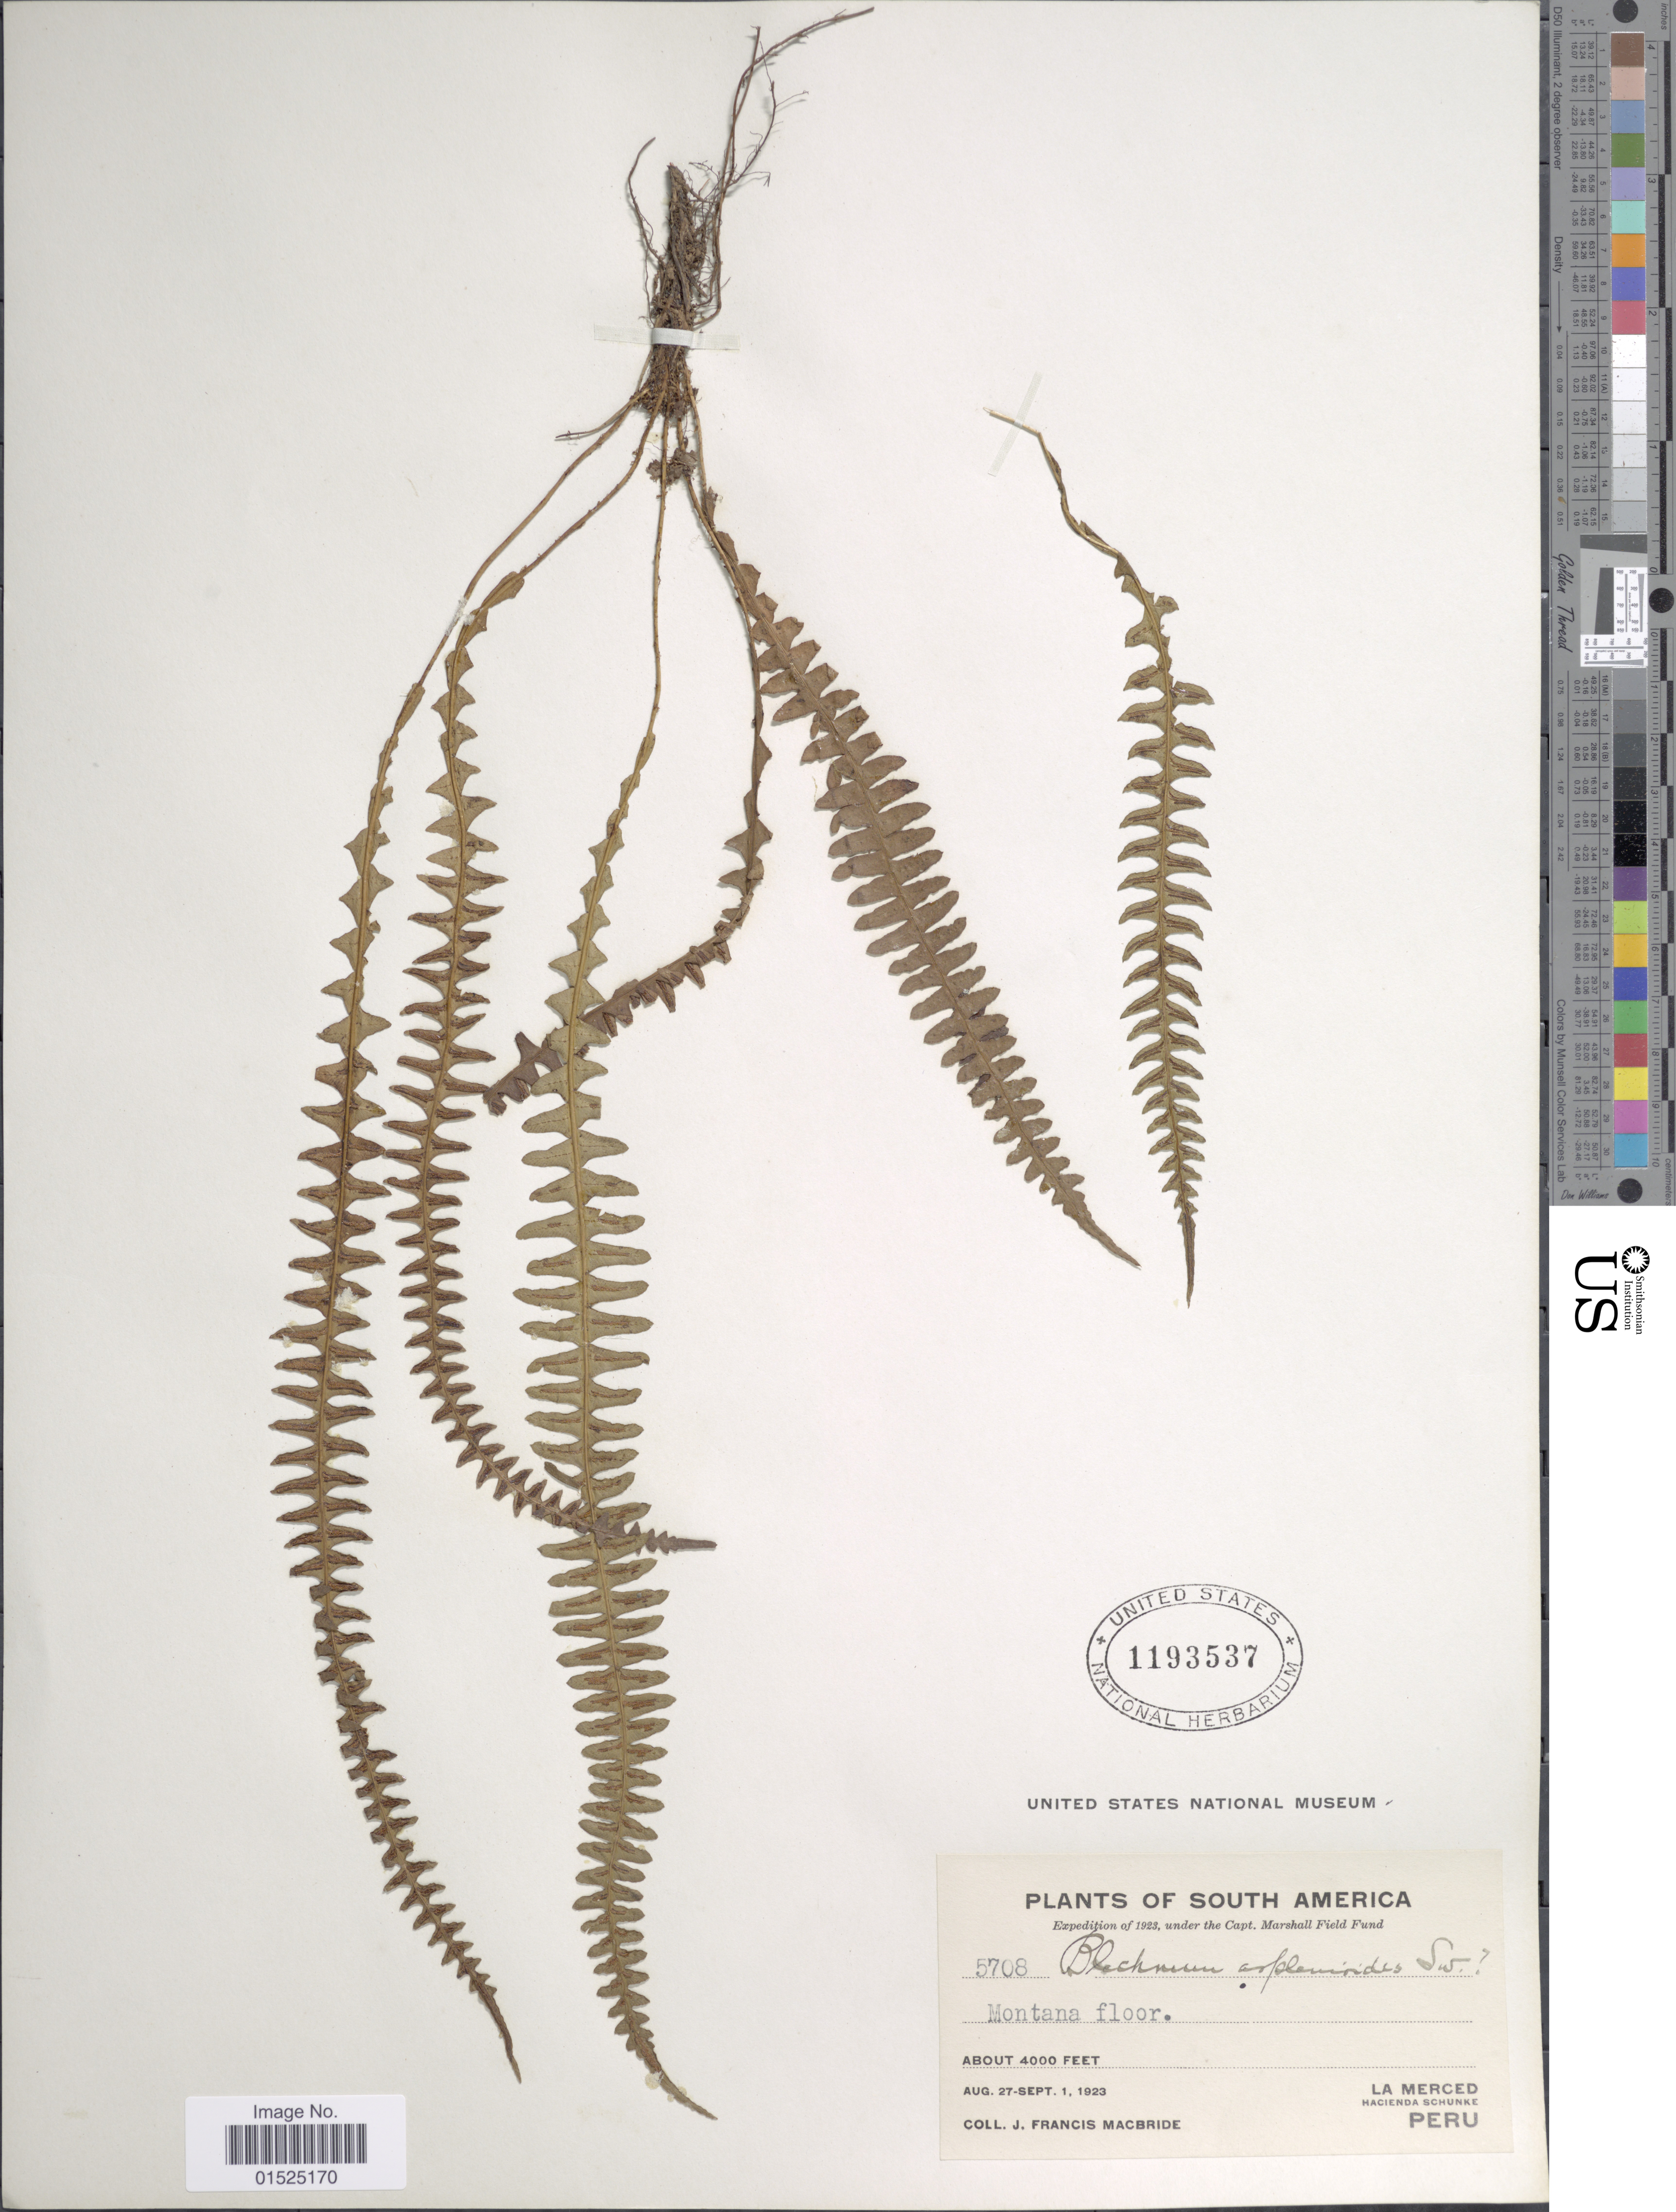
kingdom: Plantae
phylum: Tracheophyta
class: Polypodiopsida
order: Polypodiales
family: Blechnaceae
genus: Blechnum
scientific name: Blechnum asplenioides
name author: Sw.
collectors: J. F. Macbride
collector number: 5708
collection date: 1923-08-27/1923-09-01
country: Peru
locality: Sourth America, La Merced, Hacienda Schunk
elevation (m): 1219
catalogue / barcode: US 1193537